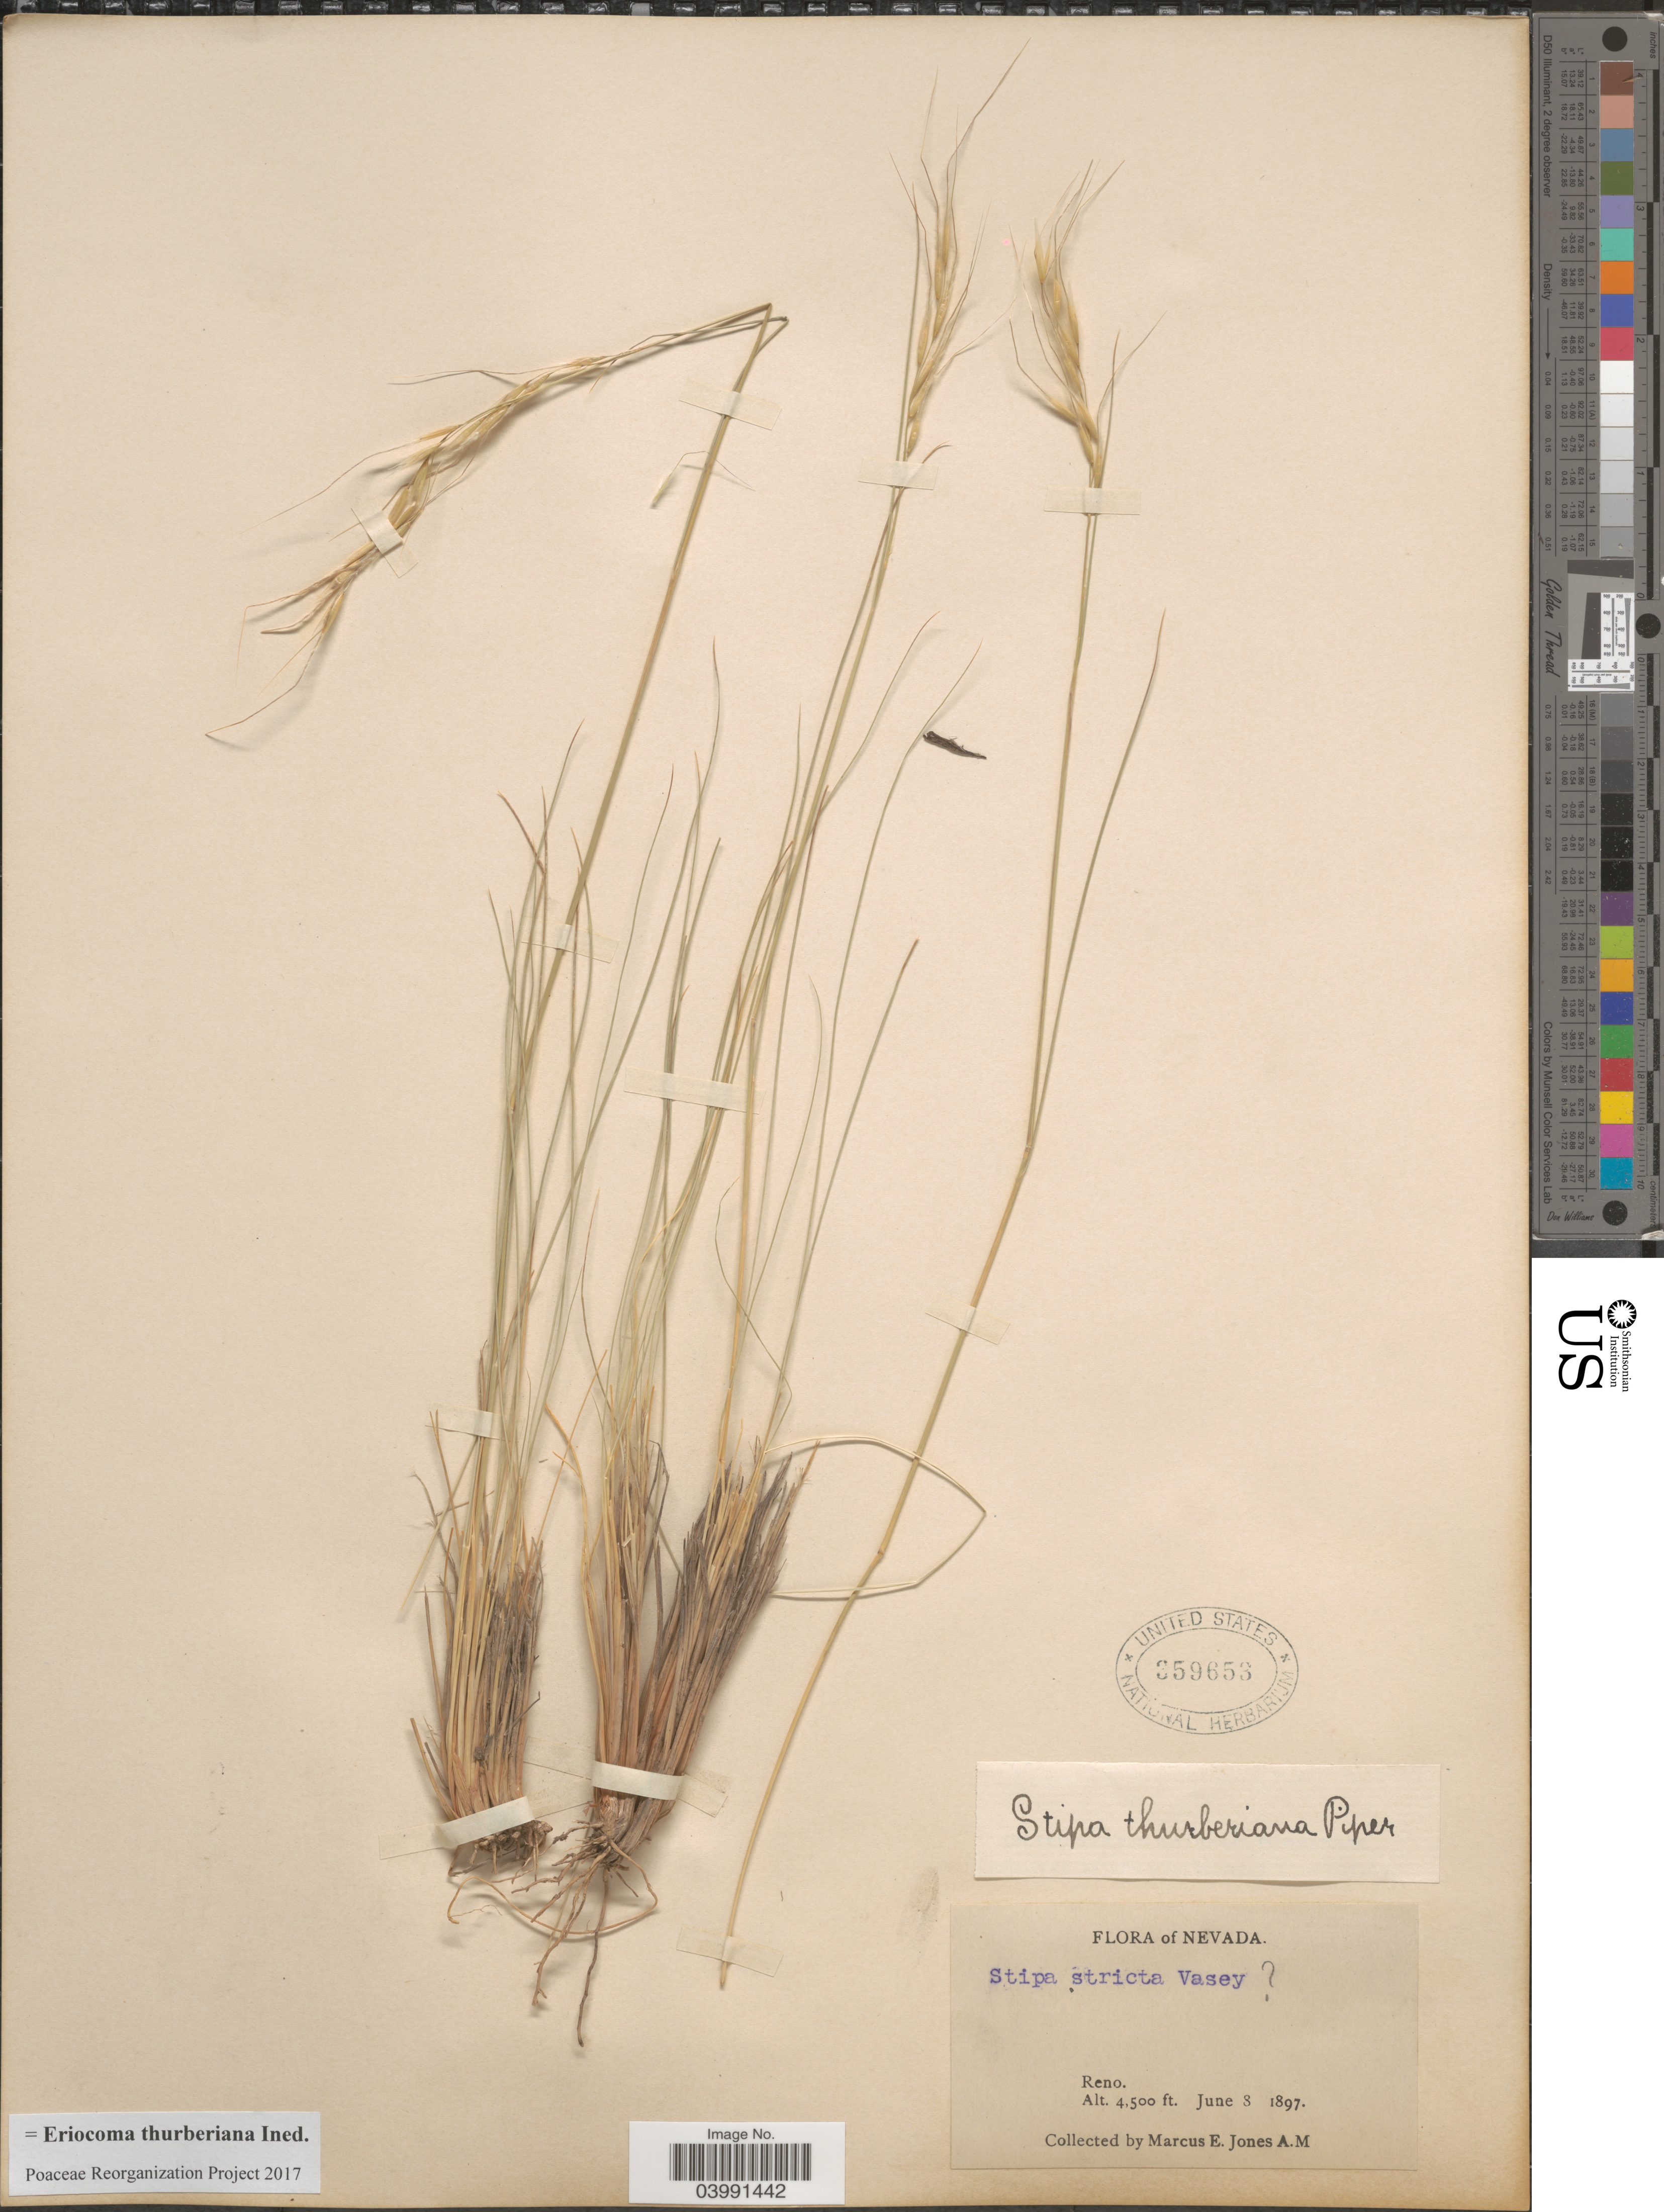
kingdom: Plantae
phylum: Tracheophyta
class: Liliopsida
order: Poales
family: Poaceae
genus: Eriocoma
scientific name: Eriocoma thurberiana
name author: (Piper) Romasch.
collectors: M. E. Jones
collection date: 1897-06-08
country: United States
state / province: Nevada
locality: Reno.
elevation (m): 1372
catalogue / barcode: US 359653